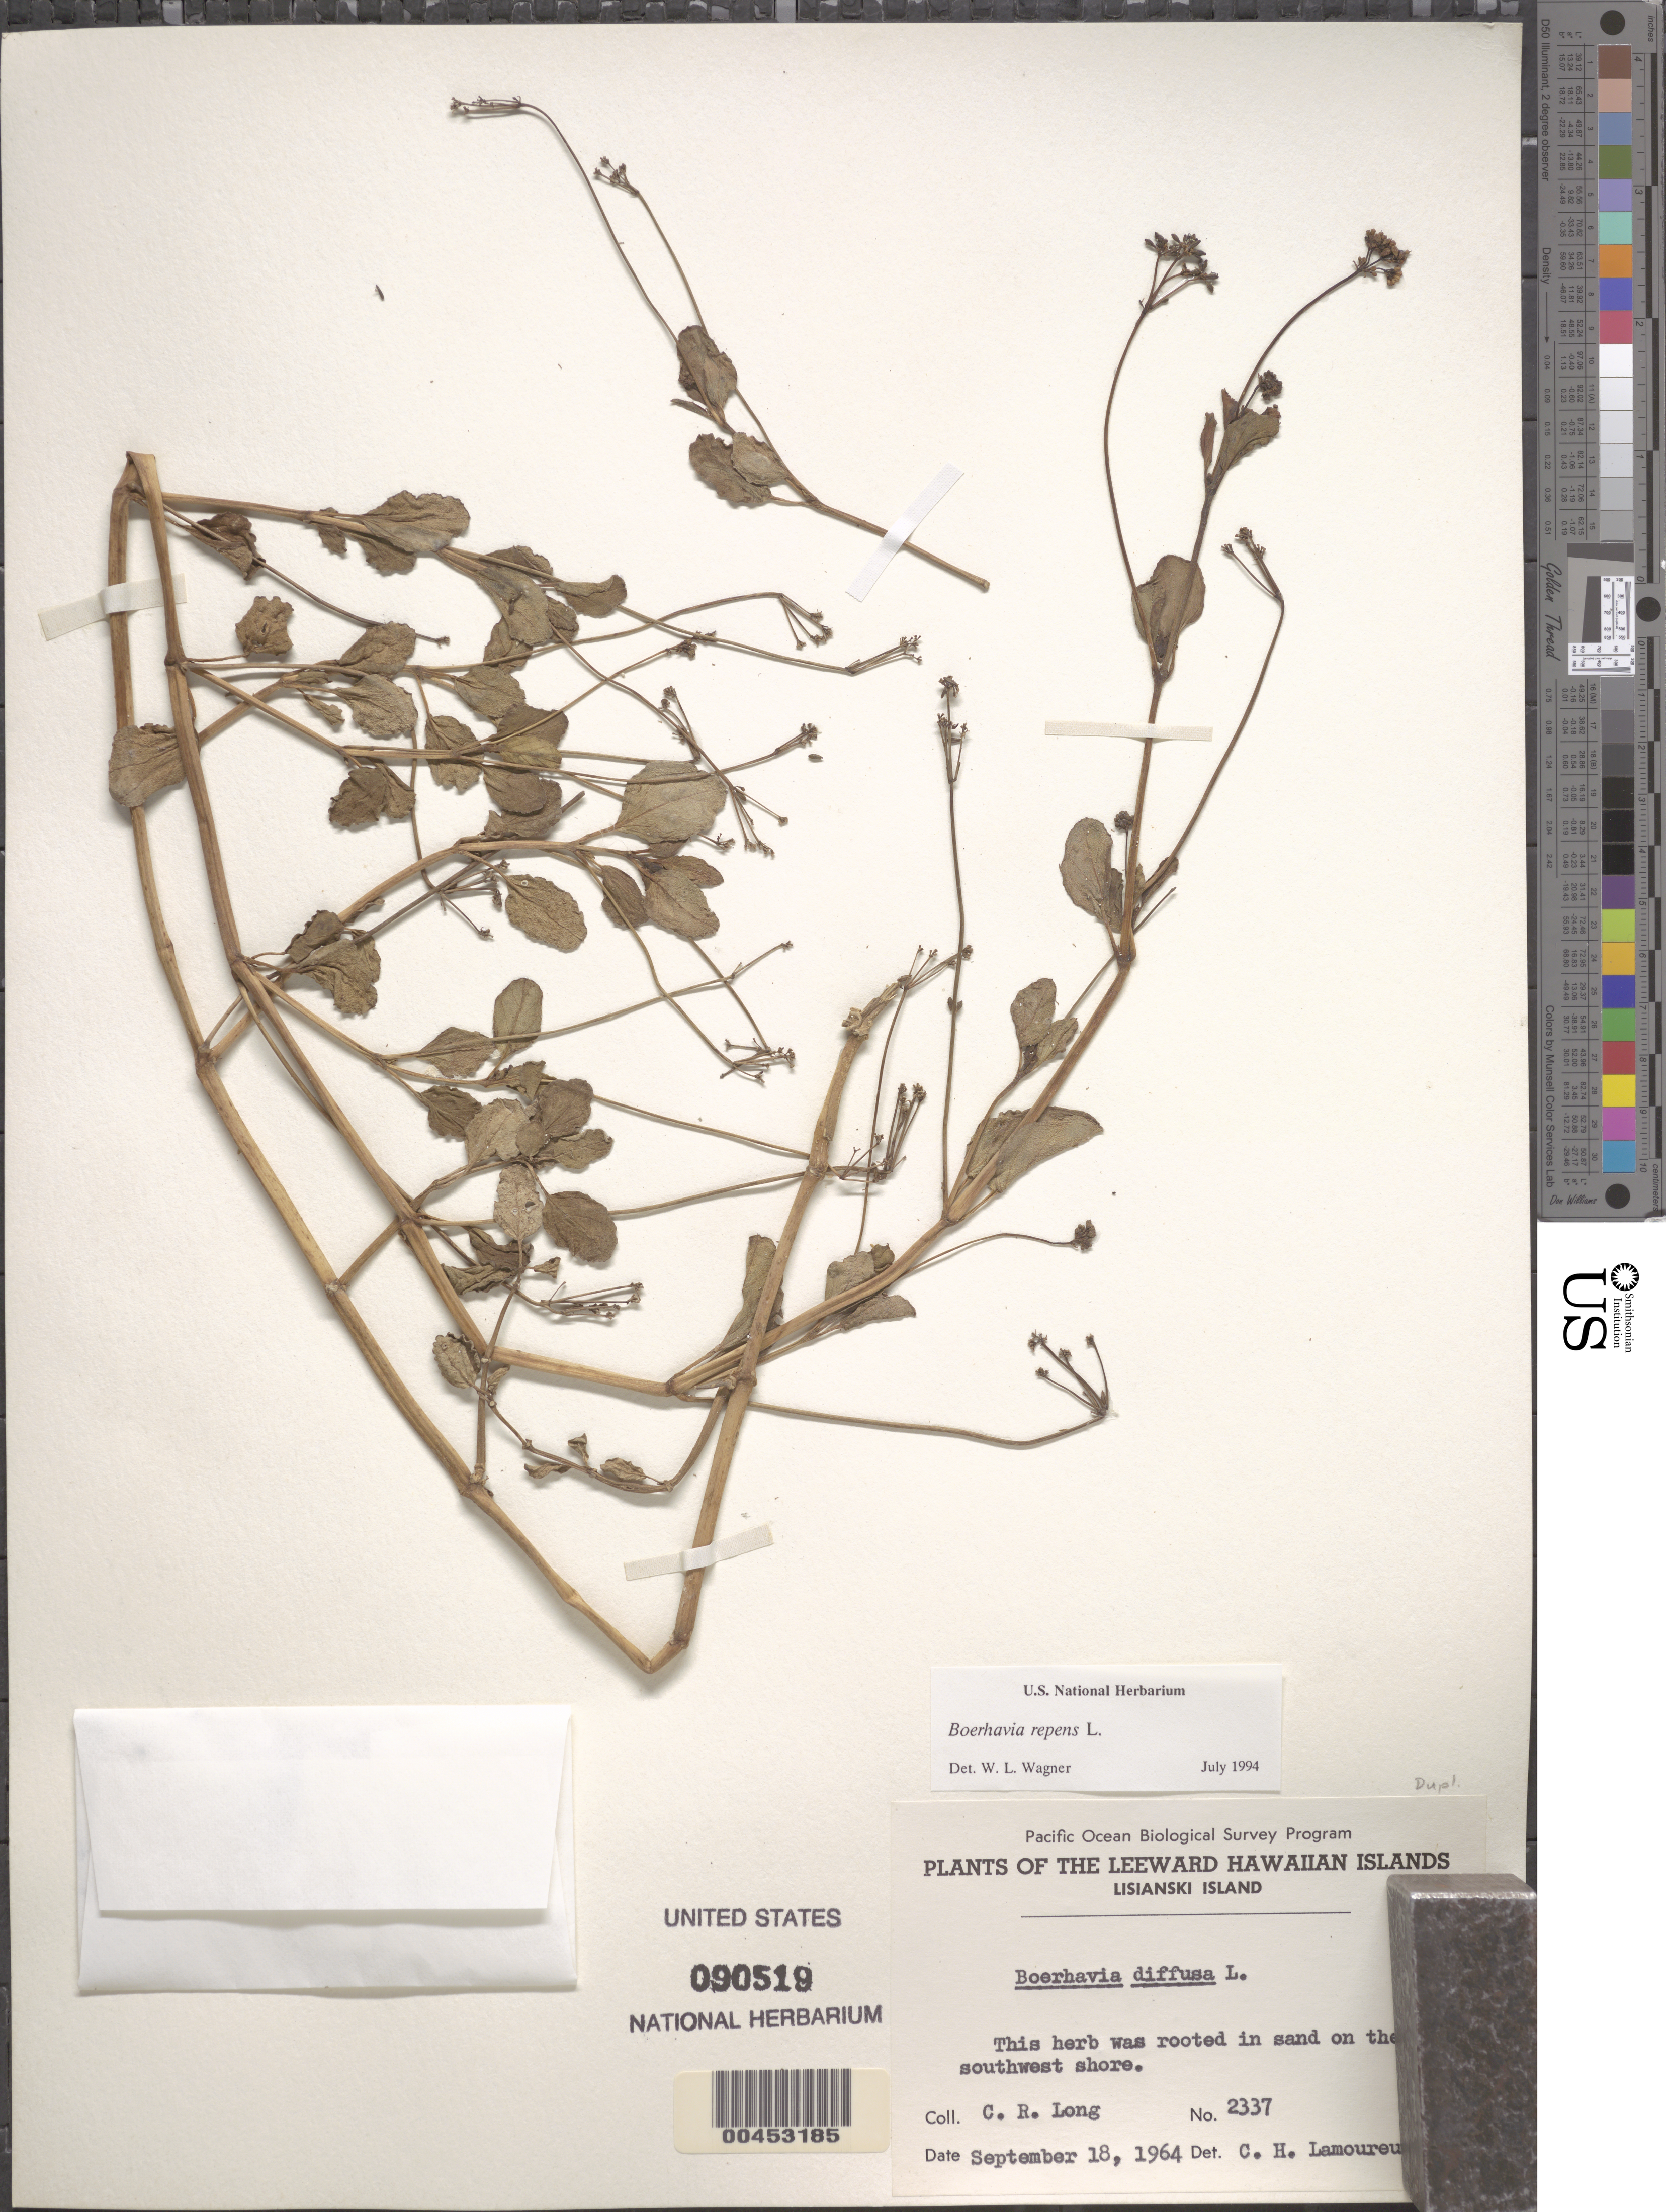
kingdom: Plantae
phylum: Tracheophyta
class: Magnoliopsida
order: Caryophyllales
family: Nyctaginaceae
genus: Boerhavia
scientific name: Boerhavia repens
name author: L.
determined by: Wagner, W. L., (BOT), Smithsonian Institution - National Museum of Natural History (UNITED STATES)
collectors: C. Long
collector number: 2337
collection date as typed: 18 Sep 1964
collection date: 1964-09-18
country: United States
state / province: Hawaii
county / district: Honolulu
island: Lisianski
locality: On the SW shore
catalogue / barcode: US 90519